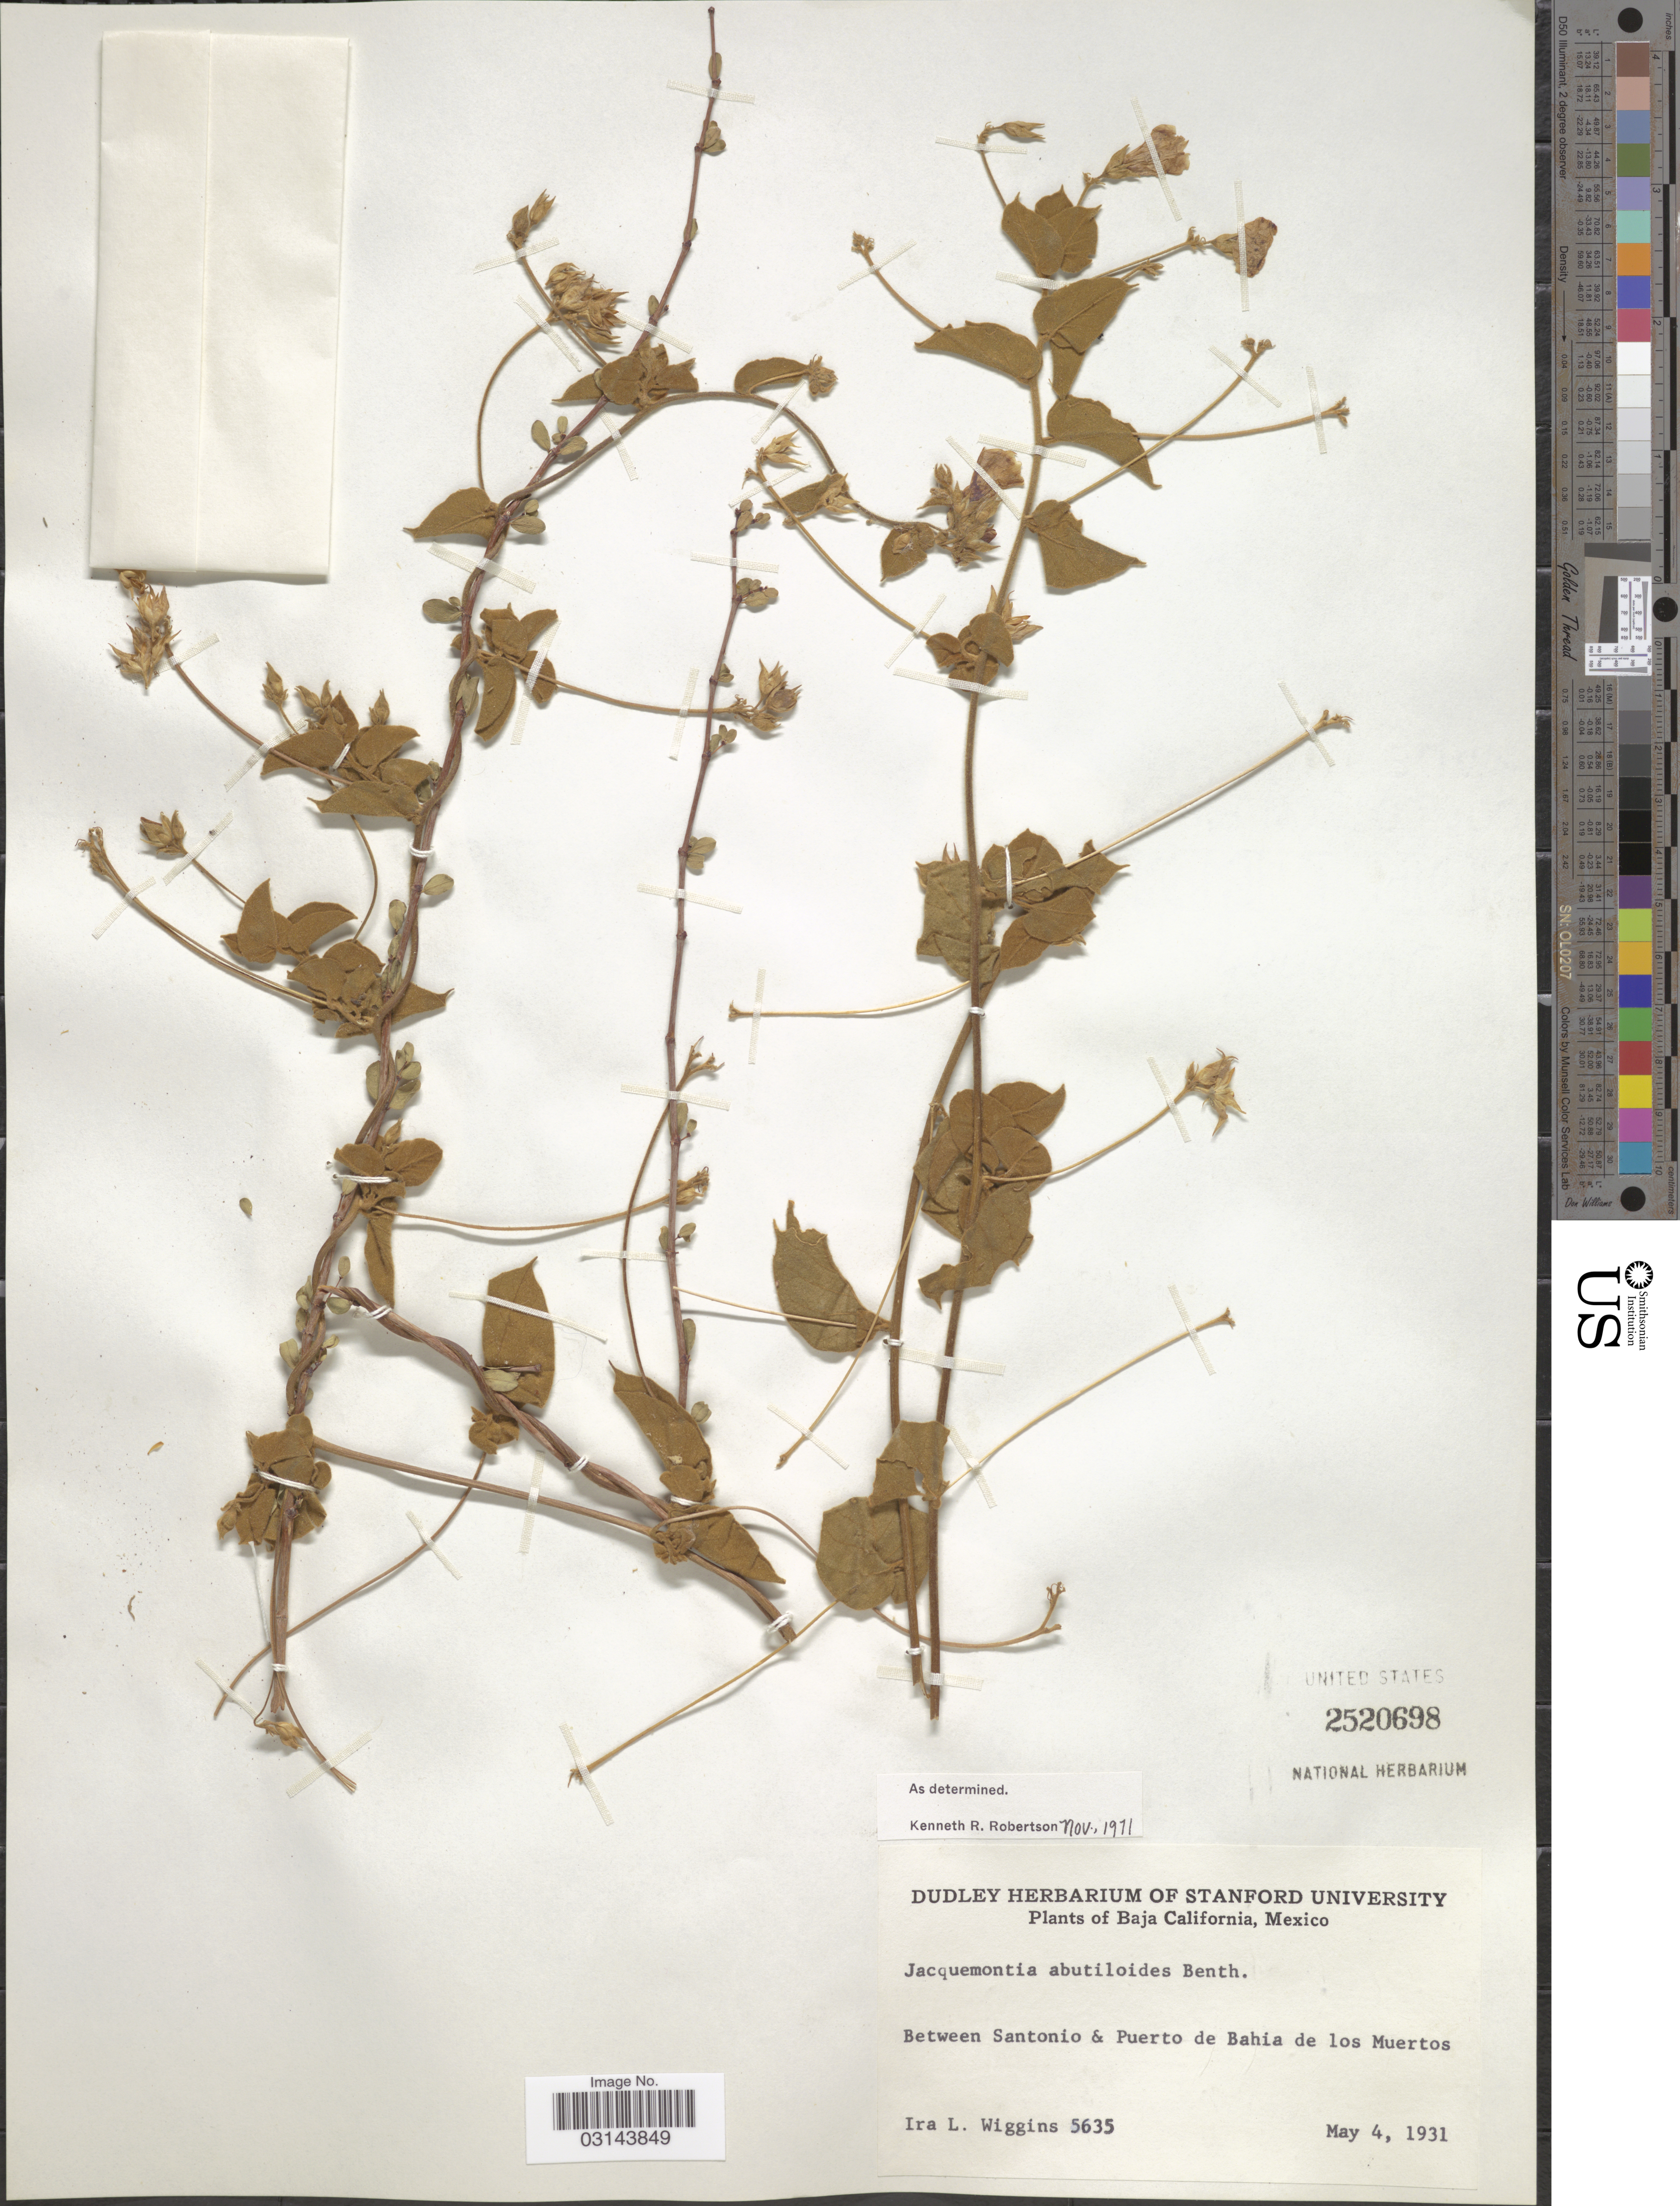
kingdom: Plantae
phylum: Tracheophyta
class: Magnoliopsida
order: Solanales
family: Convolvulaceae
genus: Jacquemontia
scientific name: Jacquemontia abutiloides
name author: Benth.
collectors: I. L. Wiggins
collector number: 5635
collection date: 1931-05-04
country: Mexico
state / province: Baja California Sur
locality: Between Santonio & Puerto de Bahia de los Muertos.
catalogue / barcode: US 2520698